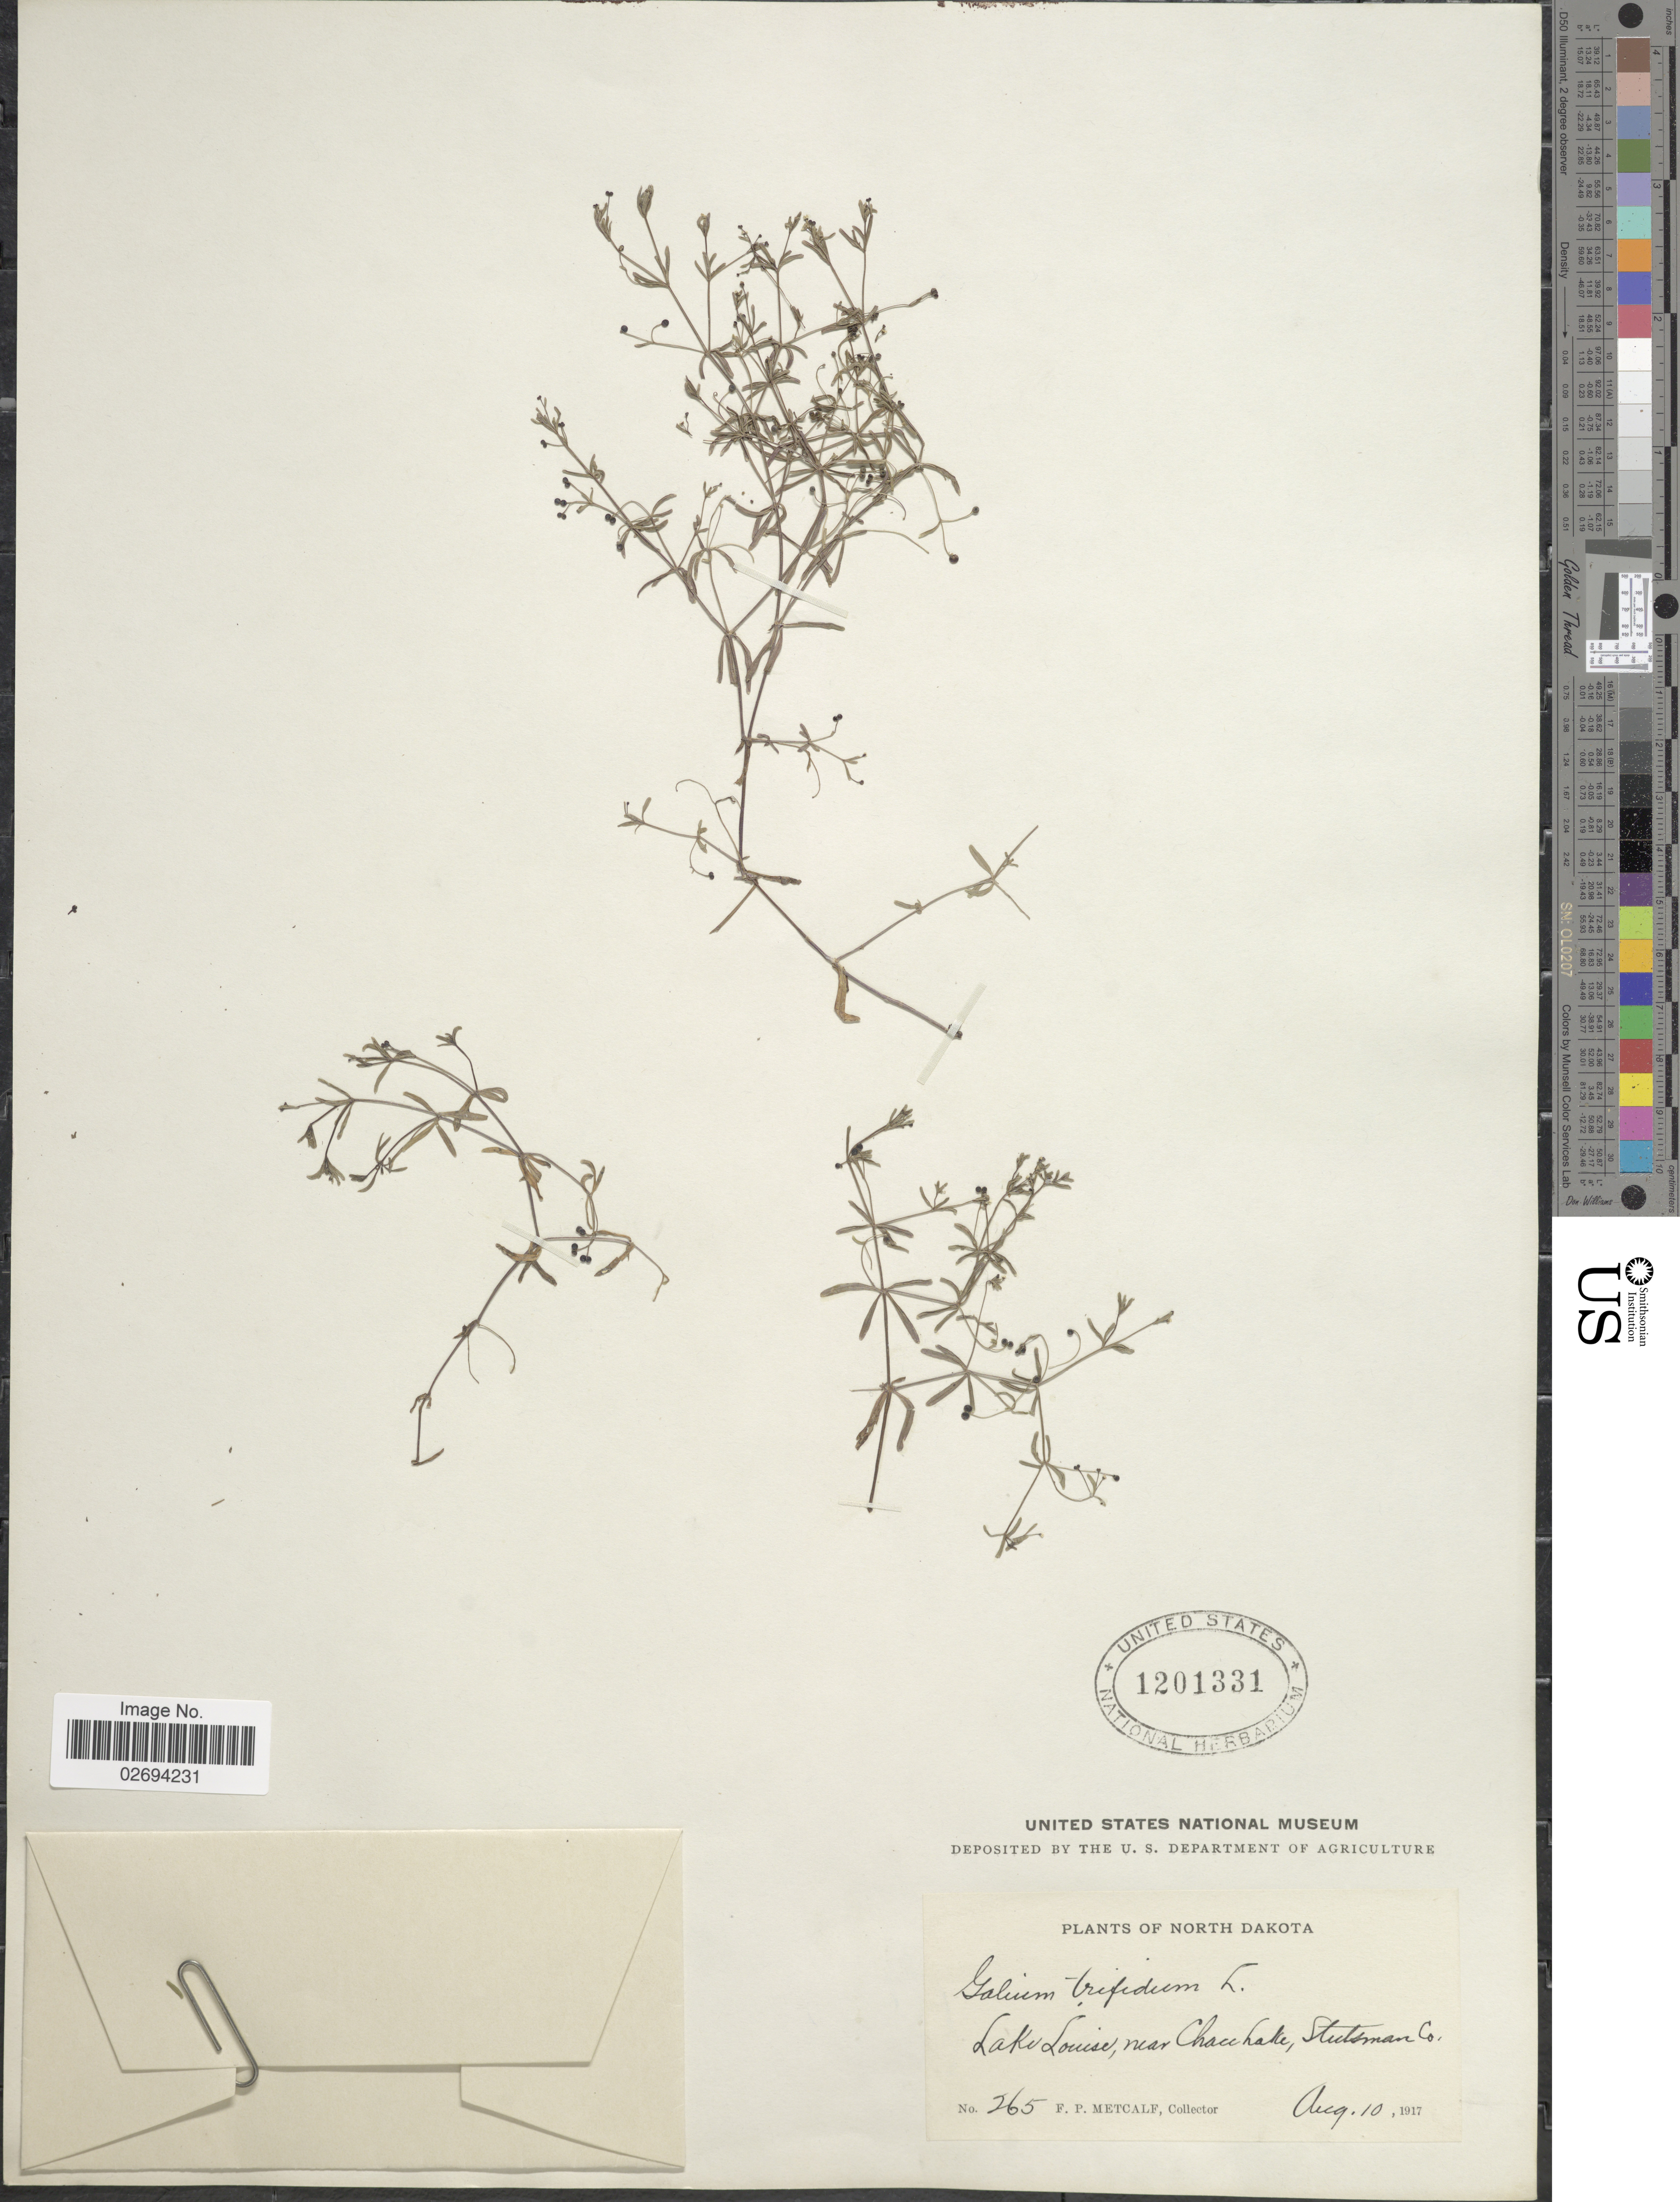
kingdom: Plantae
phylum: Tracheophyta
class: Magnoliopsida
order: Gentianales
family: Rubiaceae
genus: Galium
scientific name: Galium trifidum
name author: L.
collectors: F. Metcalf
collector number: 265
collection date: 1917-08-10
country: United States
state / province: North Dakota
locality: Lake Louise, near Chace Lake, Stutsman Co.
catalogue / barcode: US 1201331